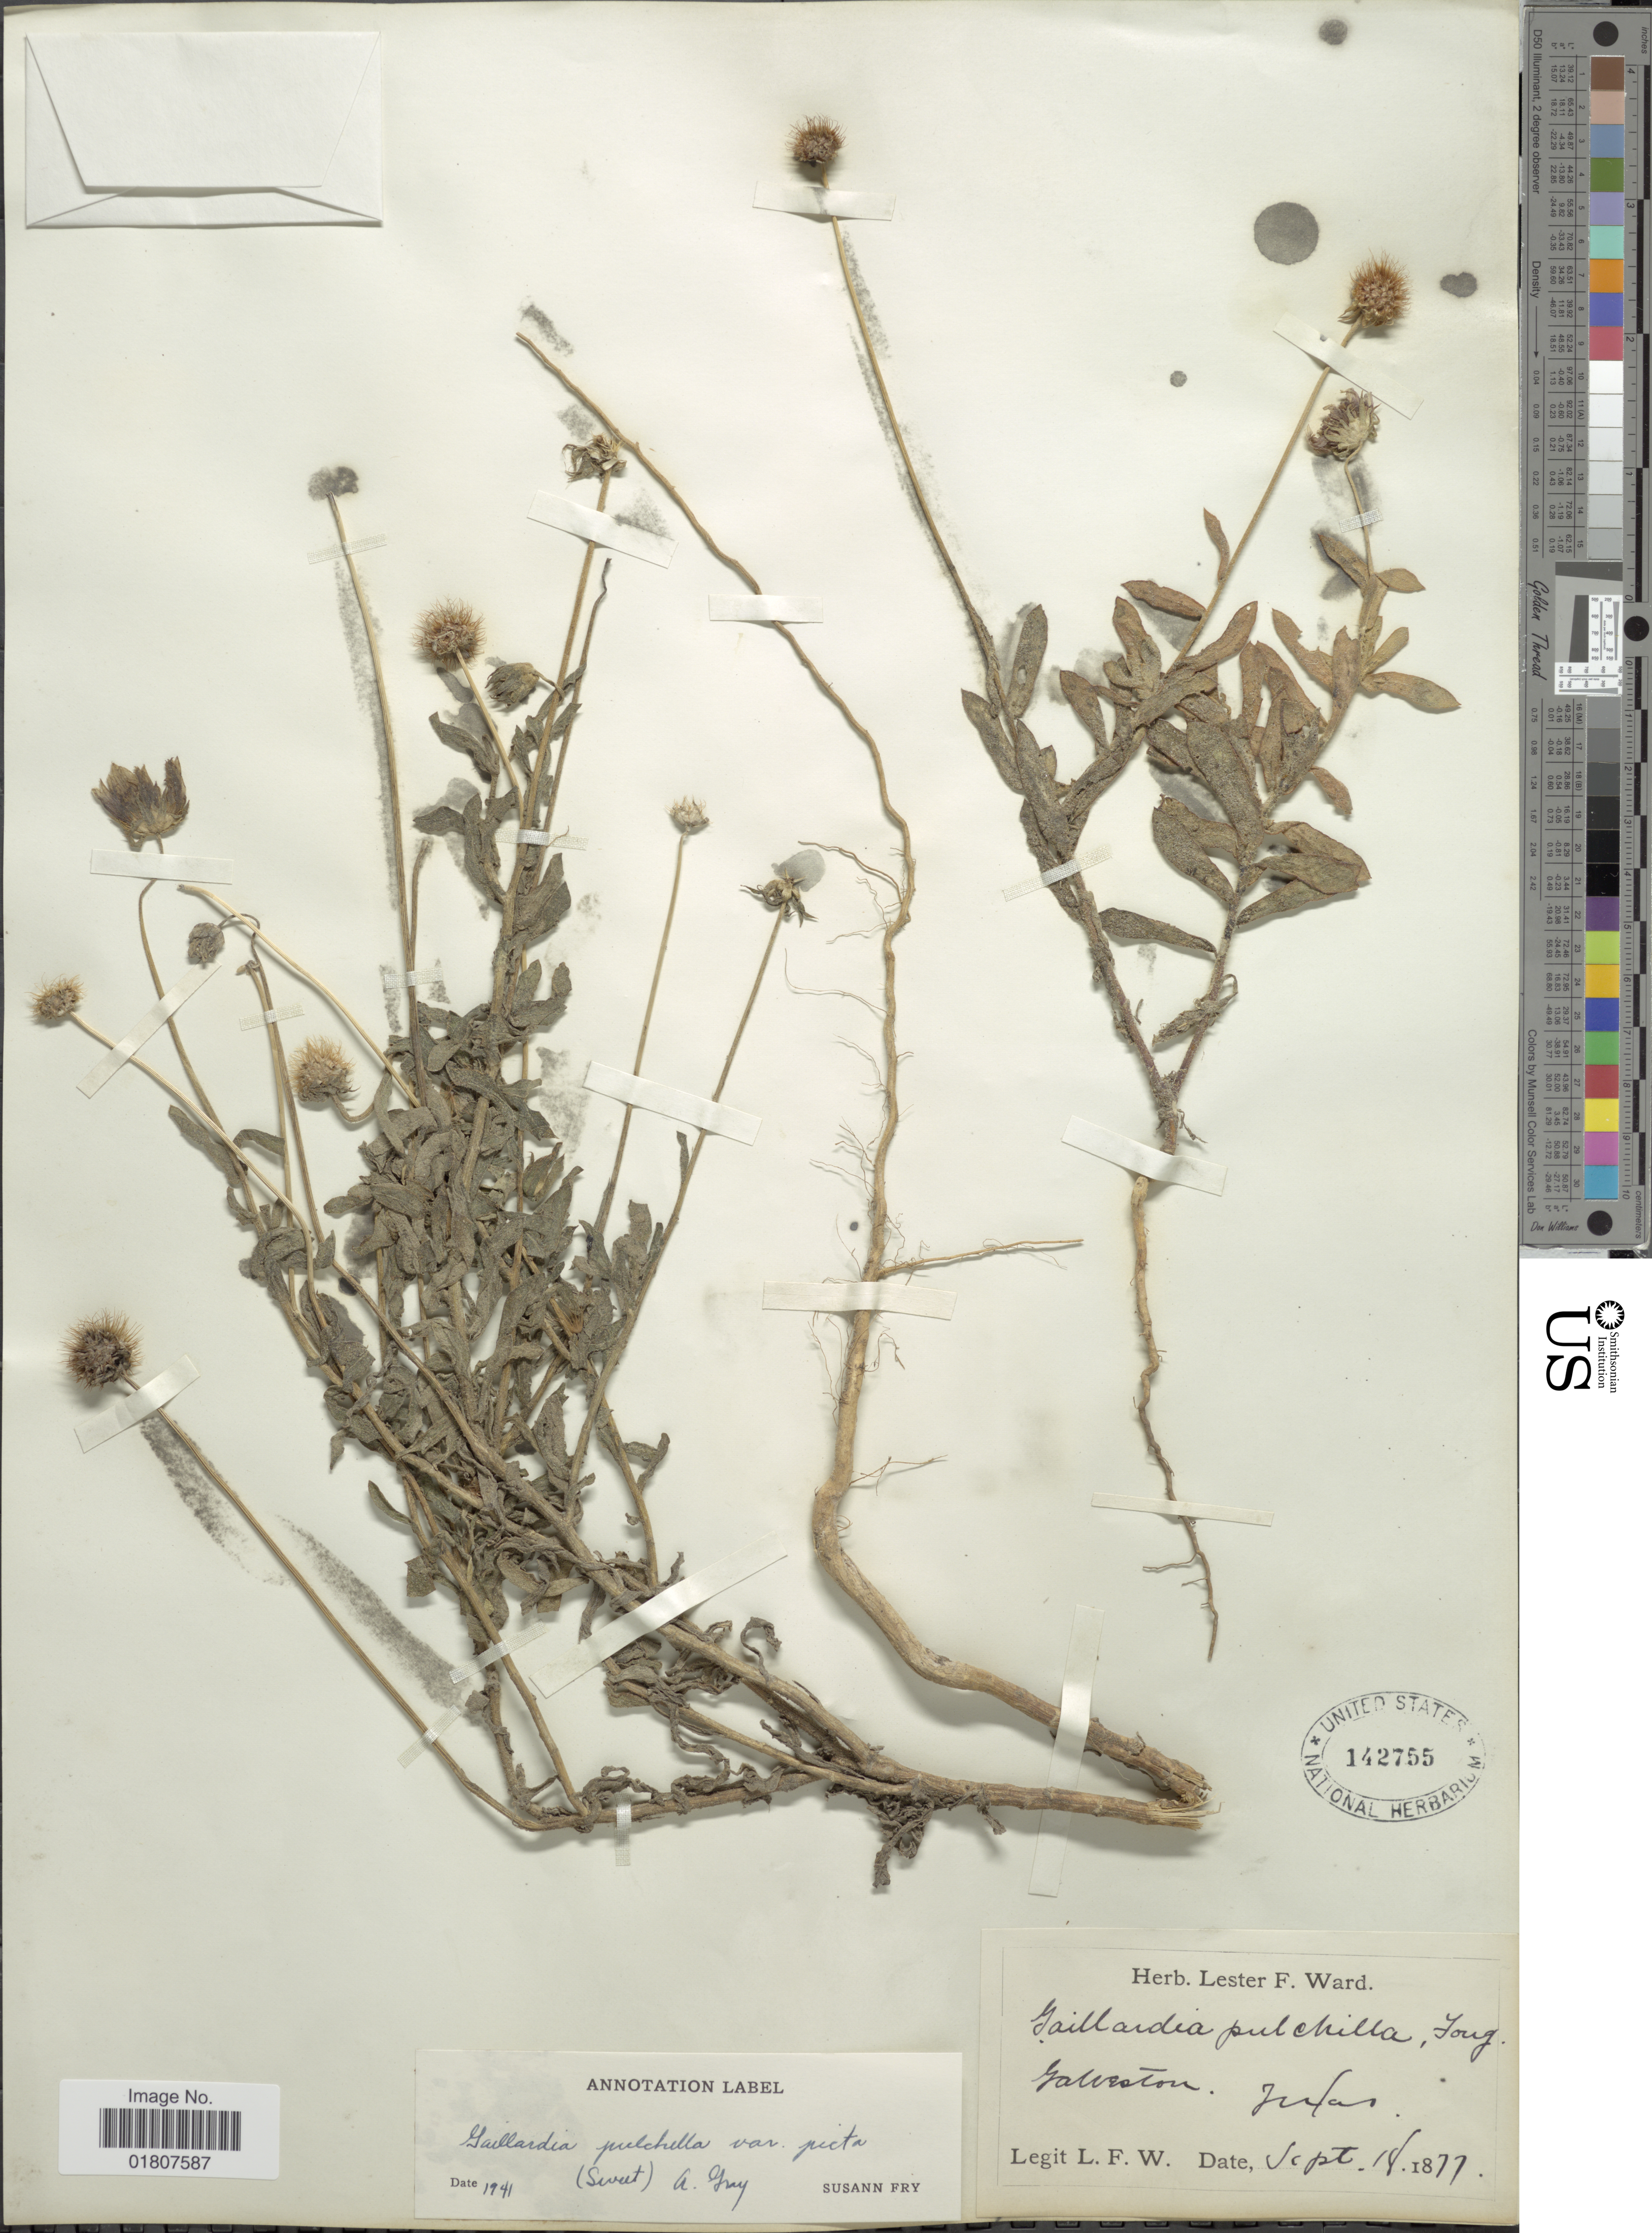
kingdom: Plantae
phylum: Tracheophyta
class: Magnoliopsida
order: Asterales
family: Asteraceae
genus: Gaillardia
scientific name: Gaillardia pulchella var. picta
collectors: L. F. Ward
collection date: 1877-09-18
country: United States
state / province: Texas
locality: Galveston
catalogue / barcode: US 142755